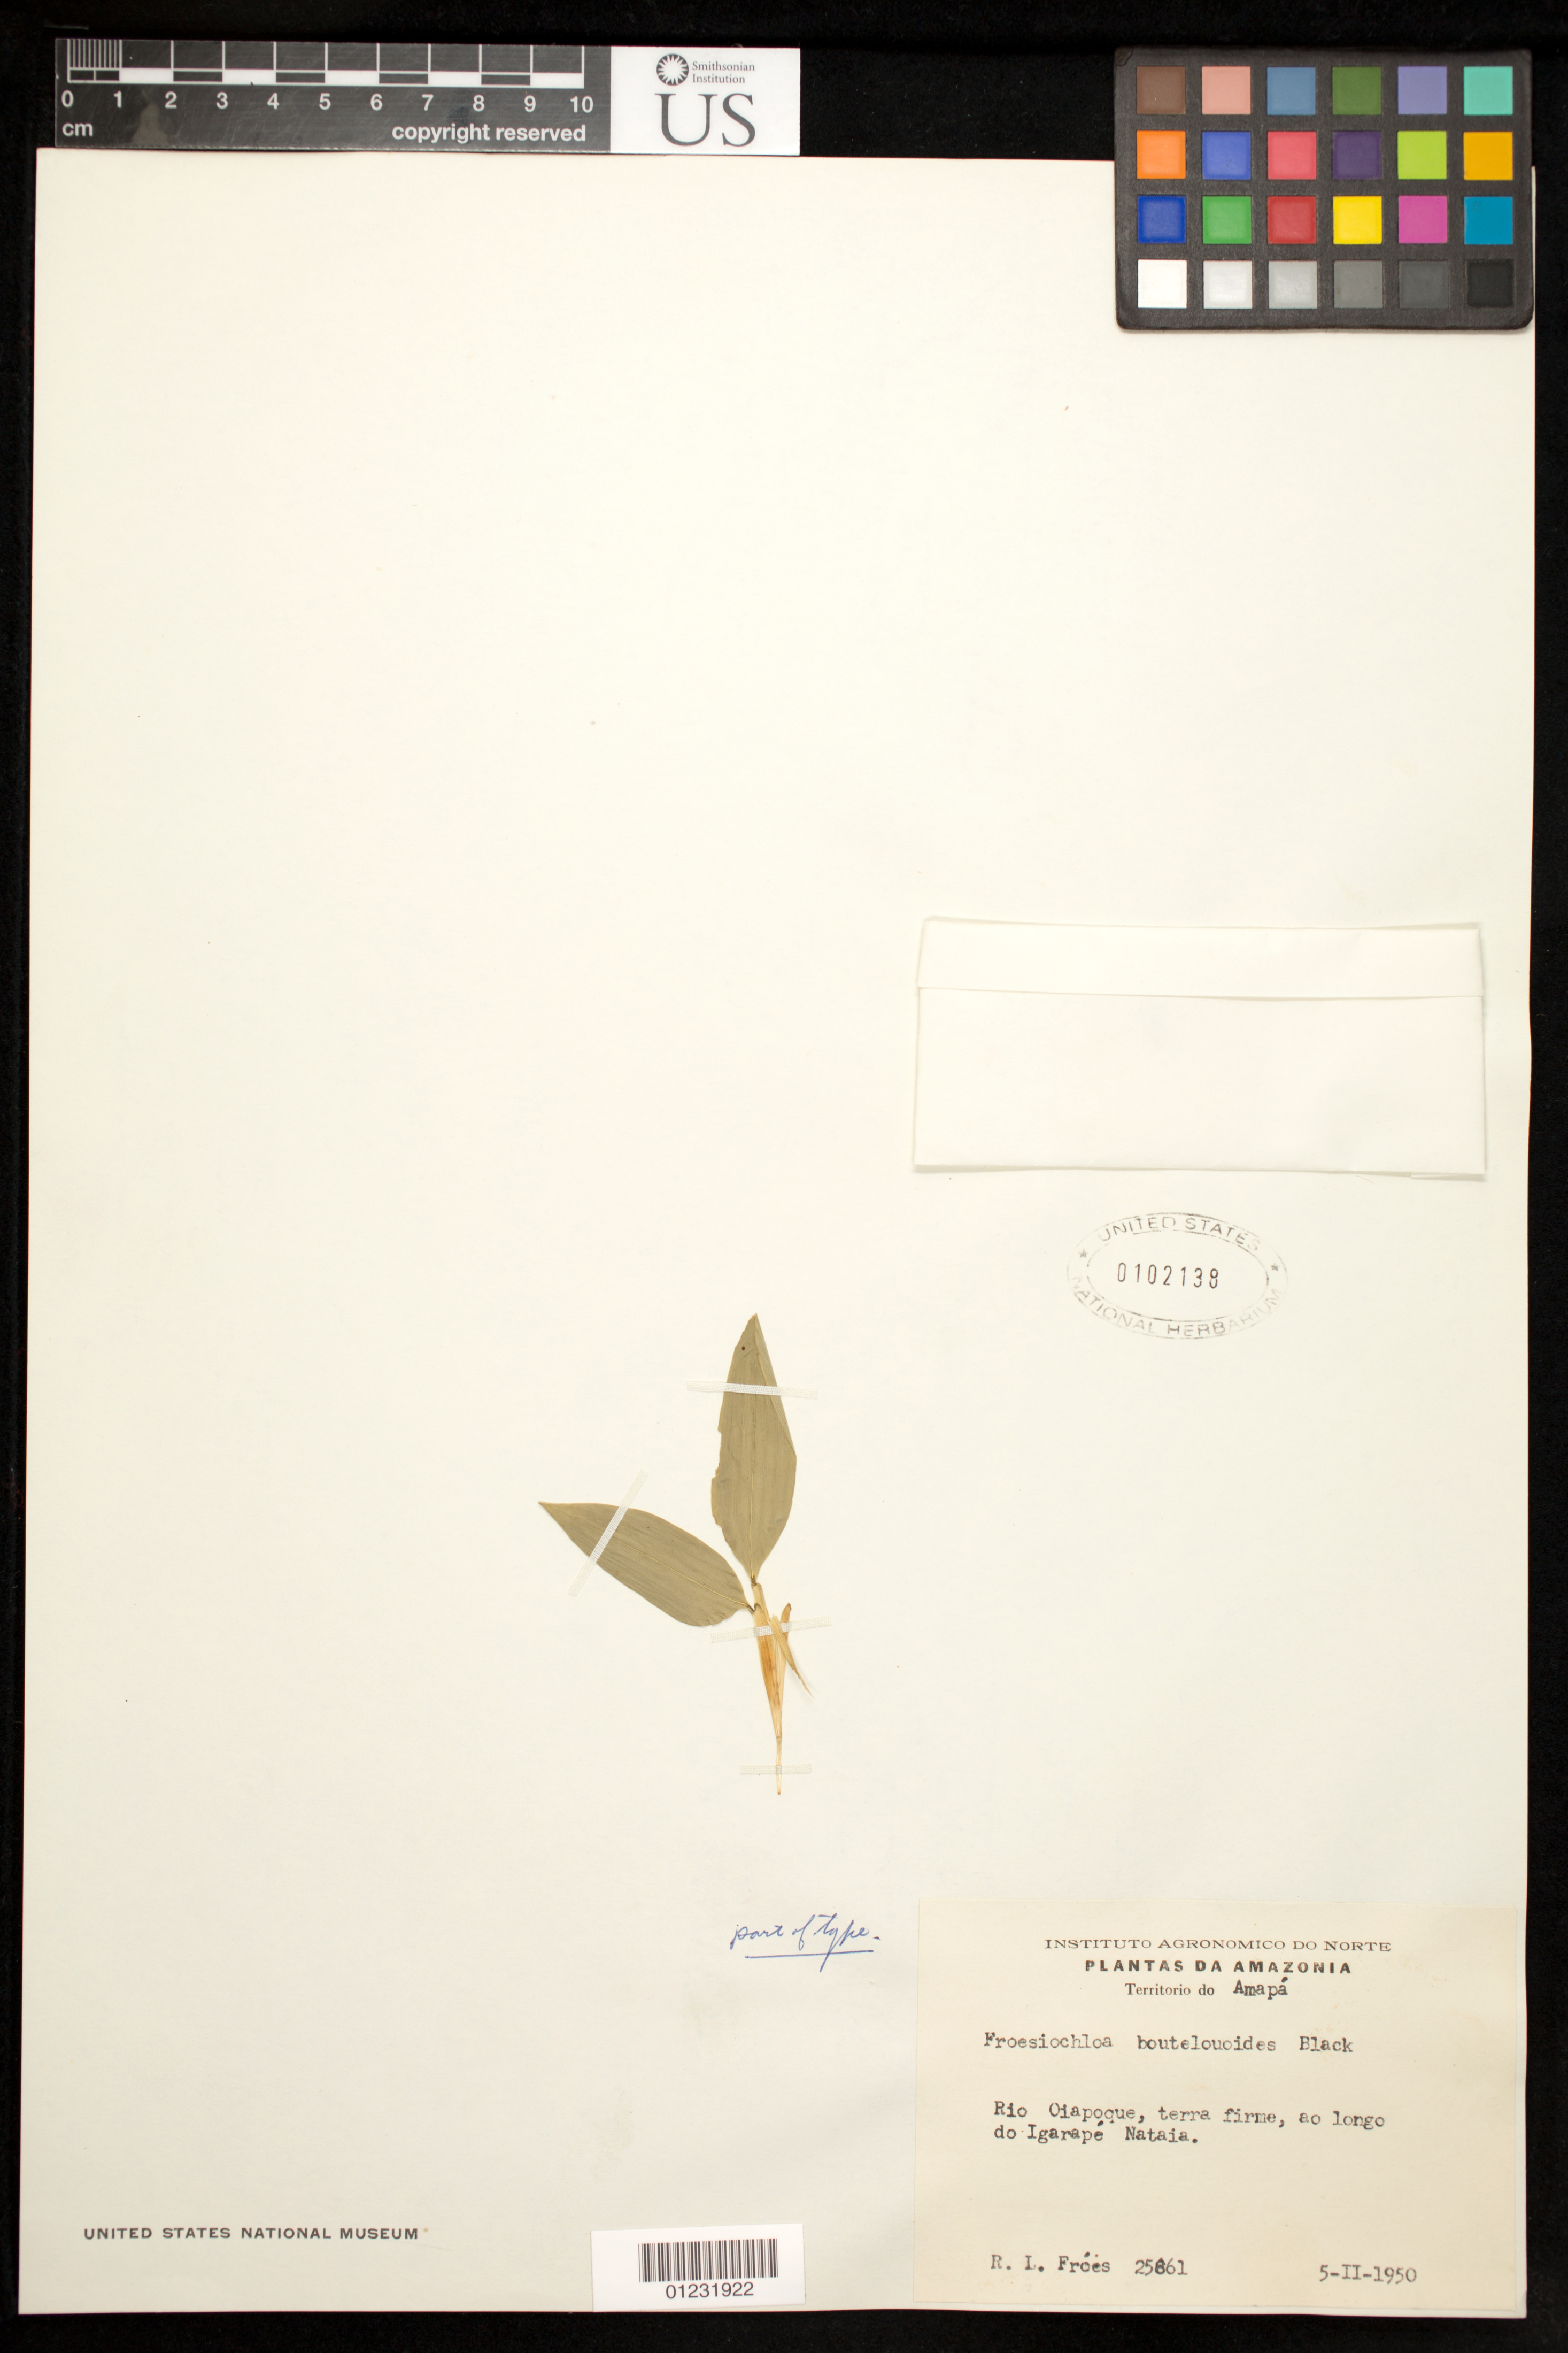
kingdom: Plantae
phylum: Tracheophyta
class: Liliopsida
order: Poales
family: Poaceae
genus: Froesiochloa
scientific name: Froesiochloa boutelouoides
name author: G.A. Black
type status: Isotype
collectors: R. L. Fróes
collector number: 25861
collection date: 1950-02-05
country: Brazil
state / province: Amapá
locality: Rio Oiapoque, terra firme, Nataia, Plantas da Amazonia.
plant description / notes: "Part of type"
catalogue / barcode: US 102138